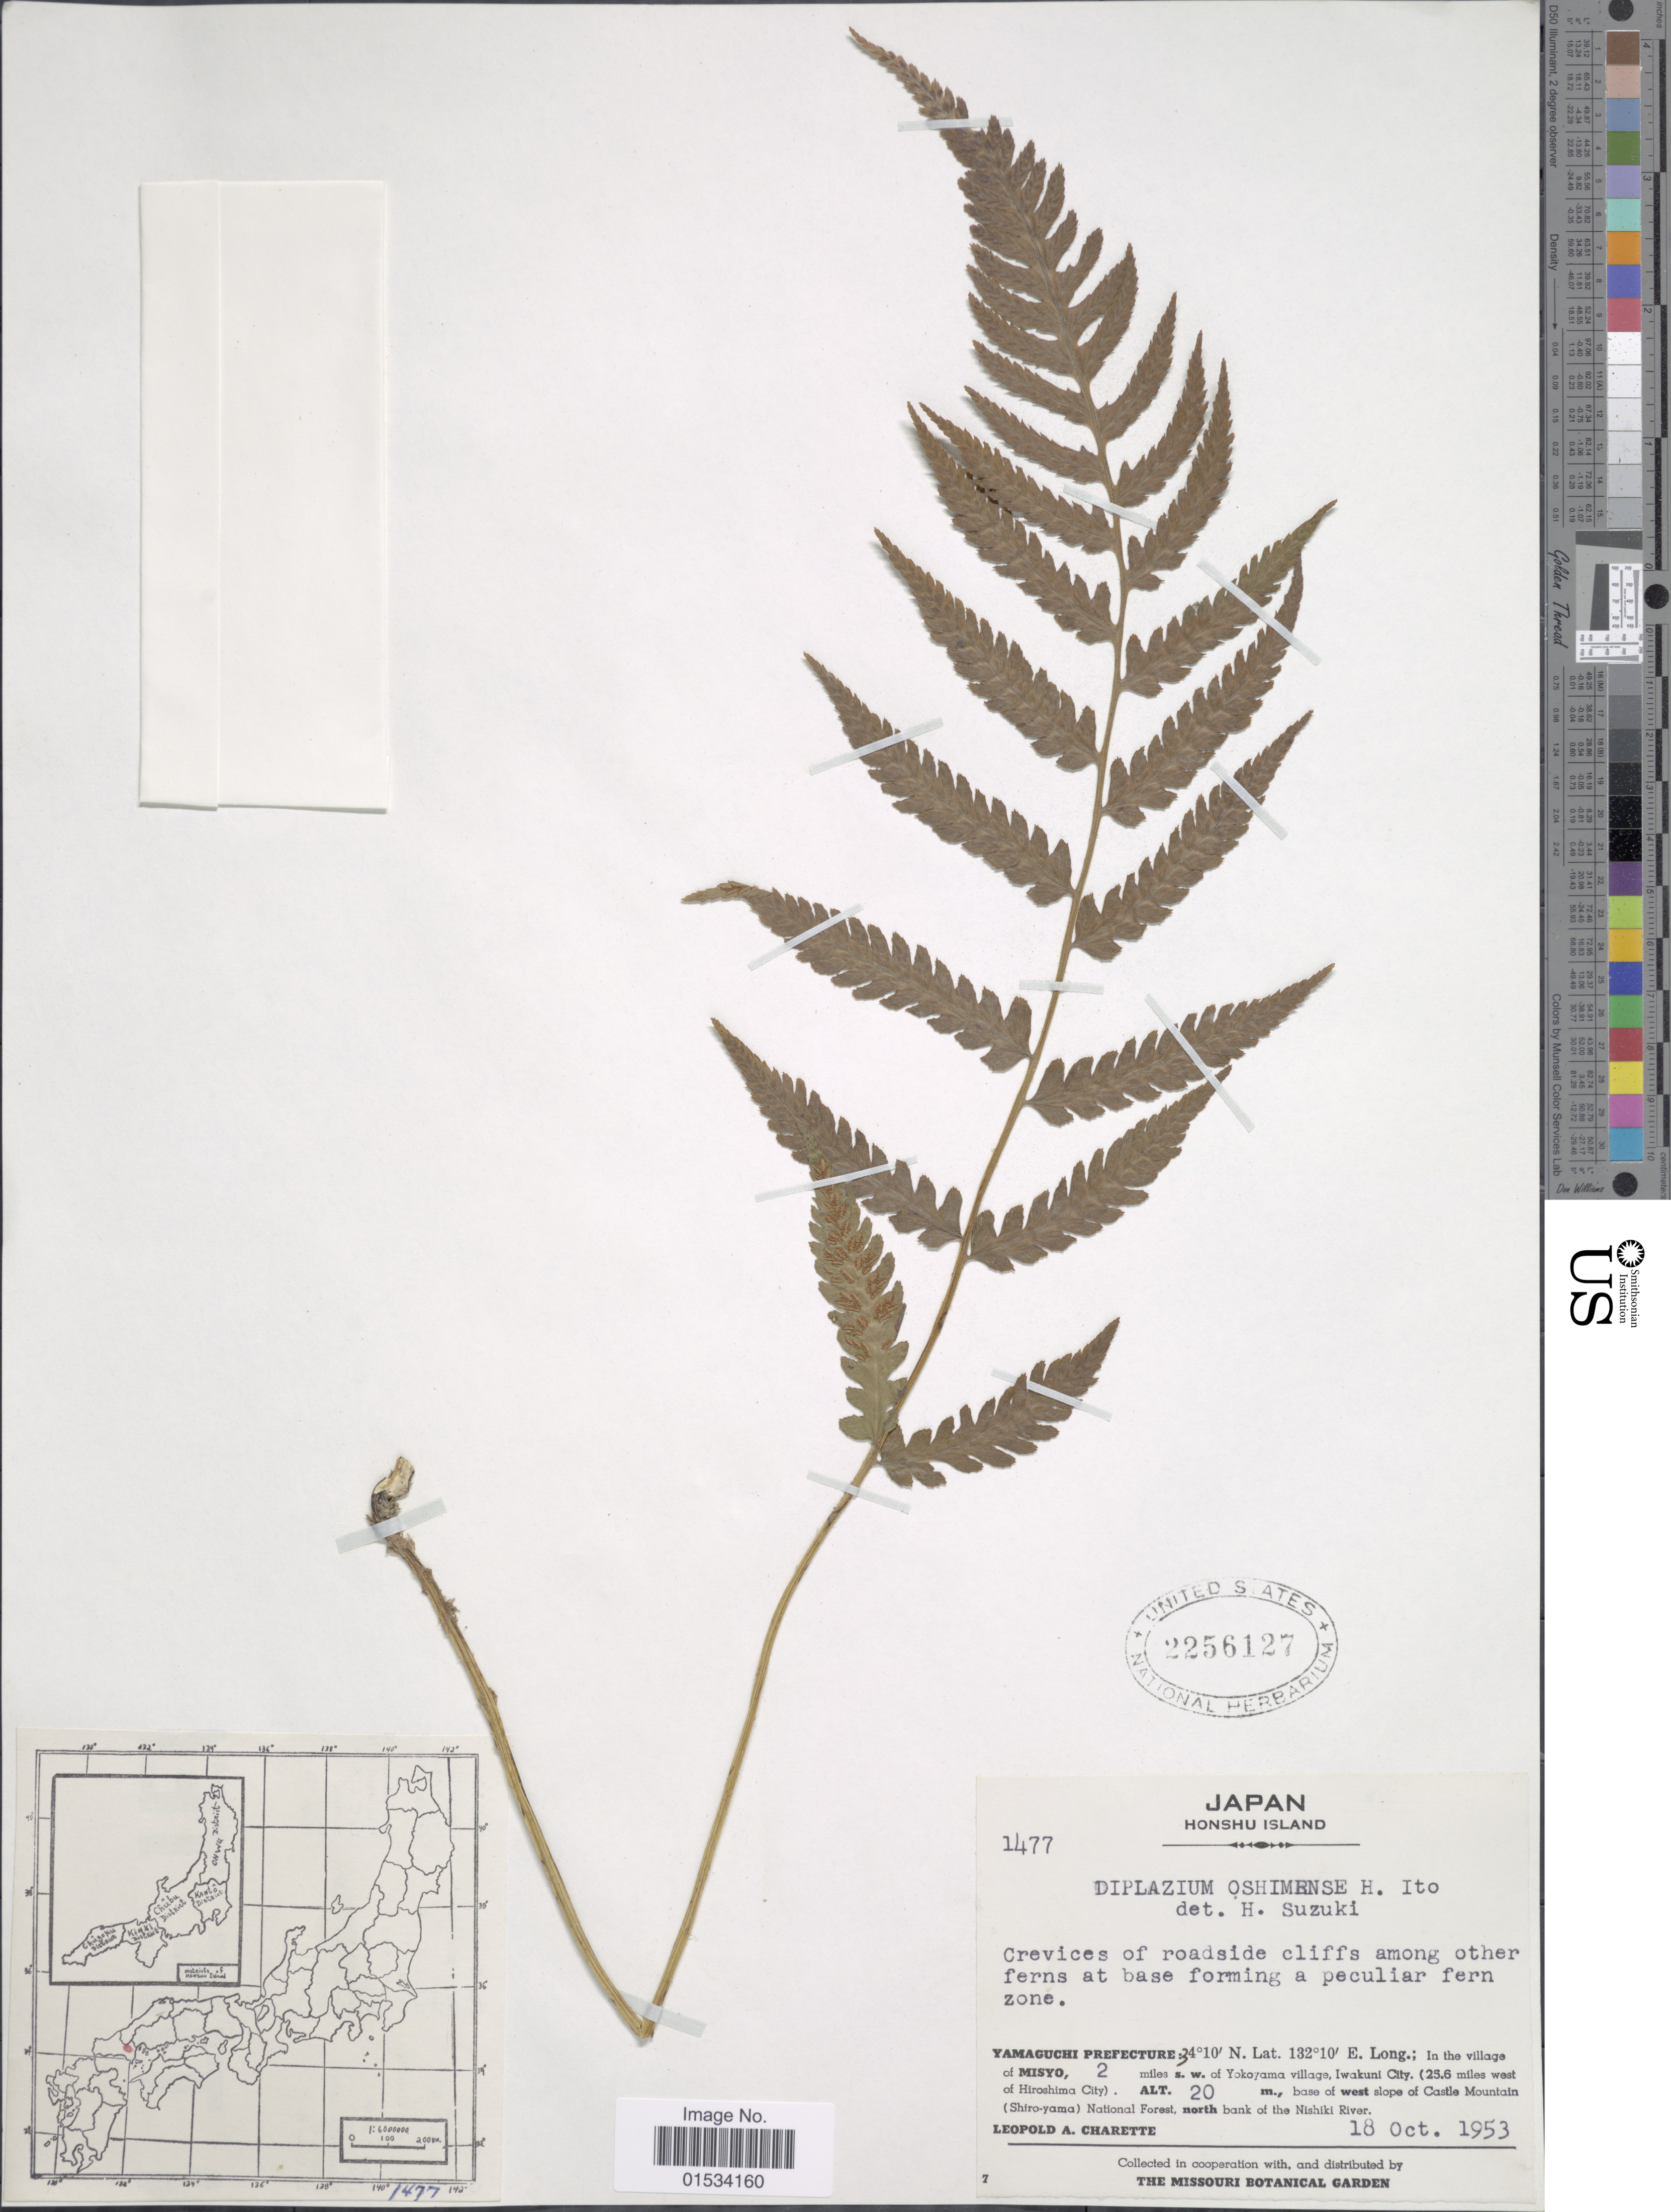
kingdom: Plantae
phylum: Tracheophyta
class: Polypodiopsida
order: Polypodiales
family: Athyriaceae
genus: Diplazium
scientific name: Diplazium oshimense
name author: H. Itô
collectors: L. A. Charette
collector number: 1477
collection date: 1953-10-18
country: Japan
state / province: Yamaguti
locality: Yamaguchi prefecture, in the villafe of Misyo, 2 miles s.w. of Yokoyama village, Iwakuni City (25.6 miles wesr of Hiroshima City), base of West slope of Castle Mountain (Shiro-yama) National forest, north bank of the Nishiki River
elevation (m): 20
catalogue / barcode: US 2256127